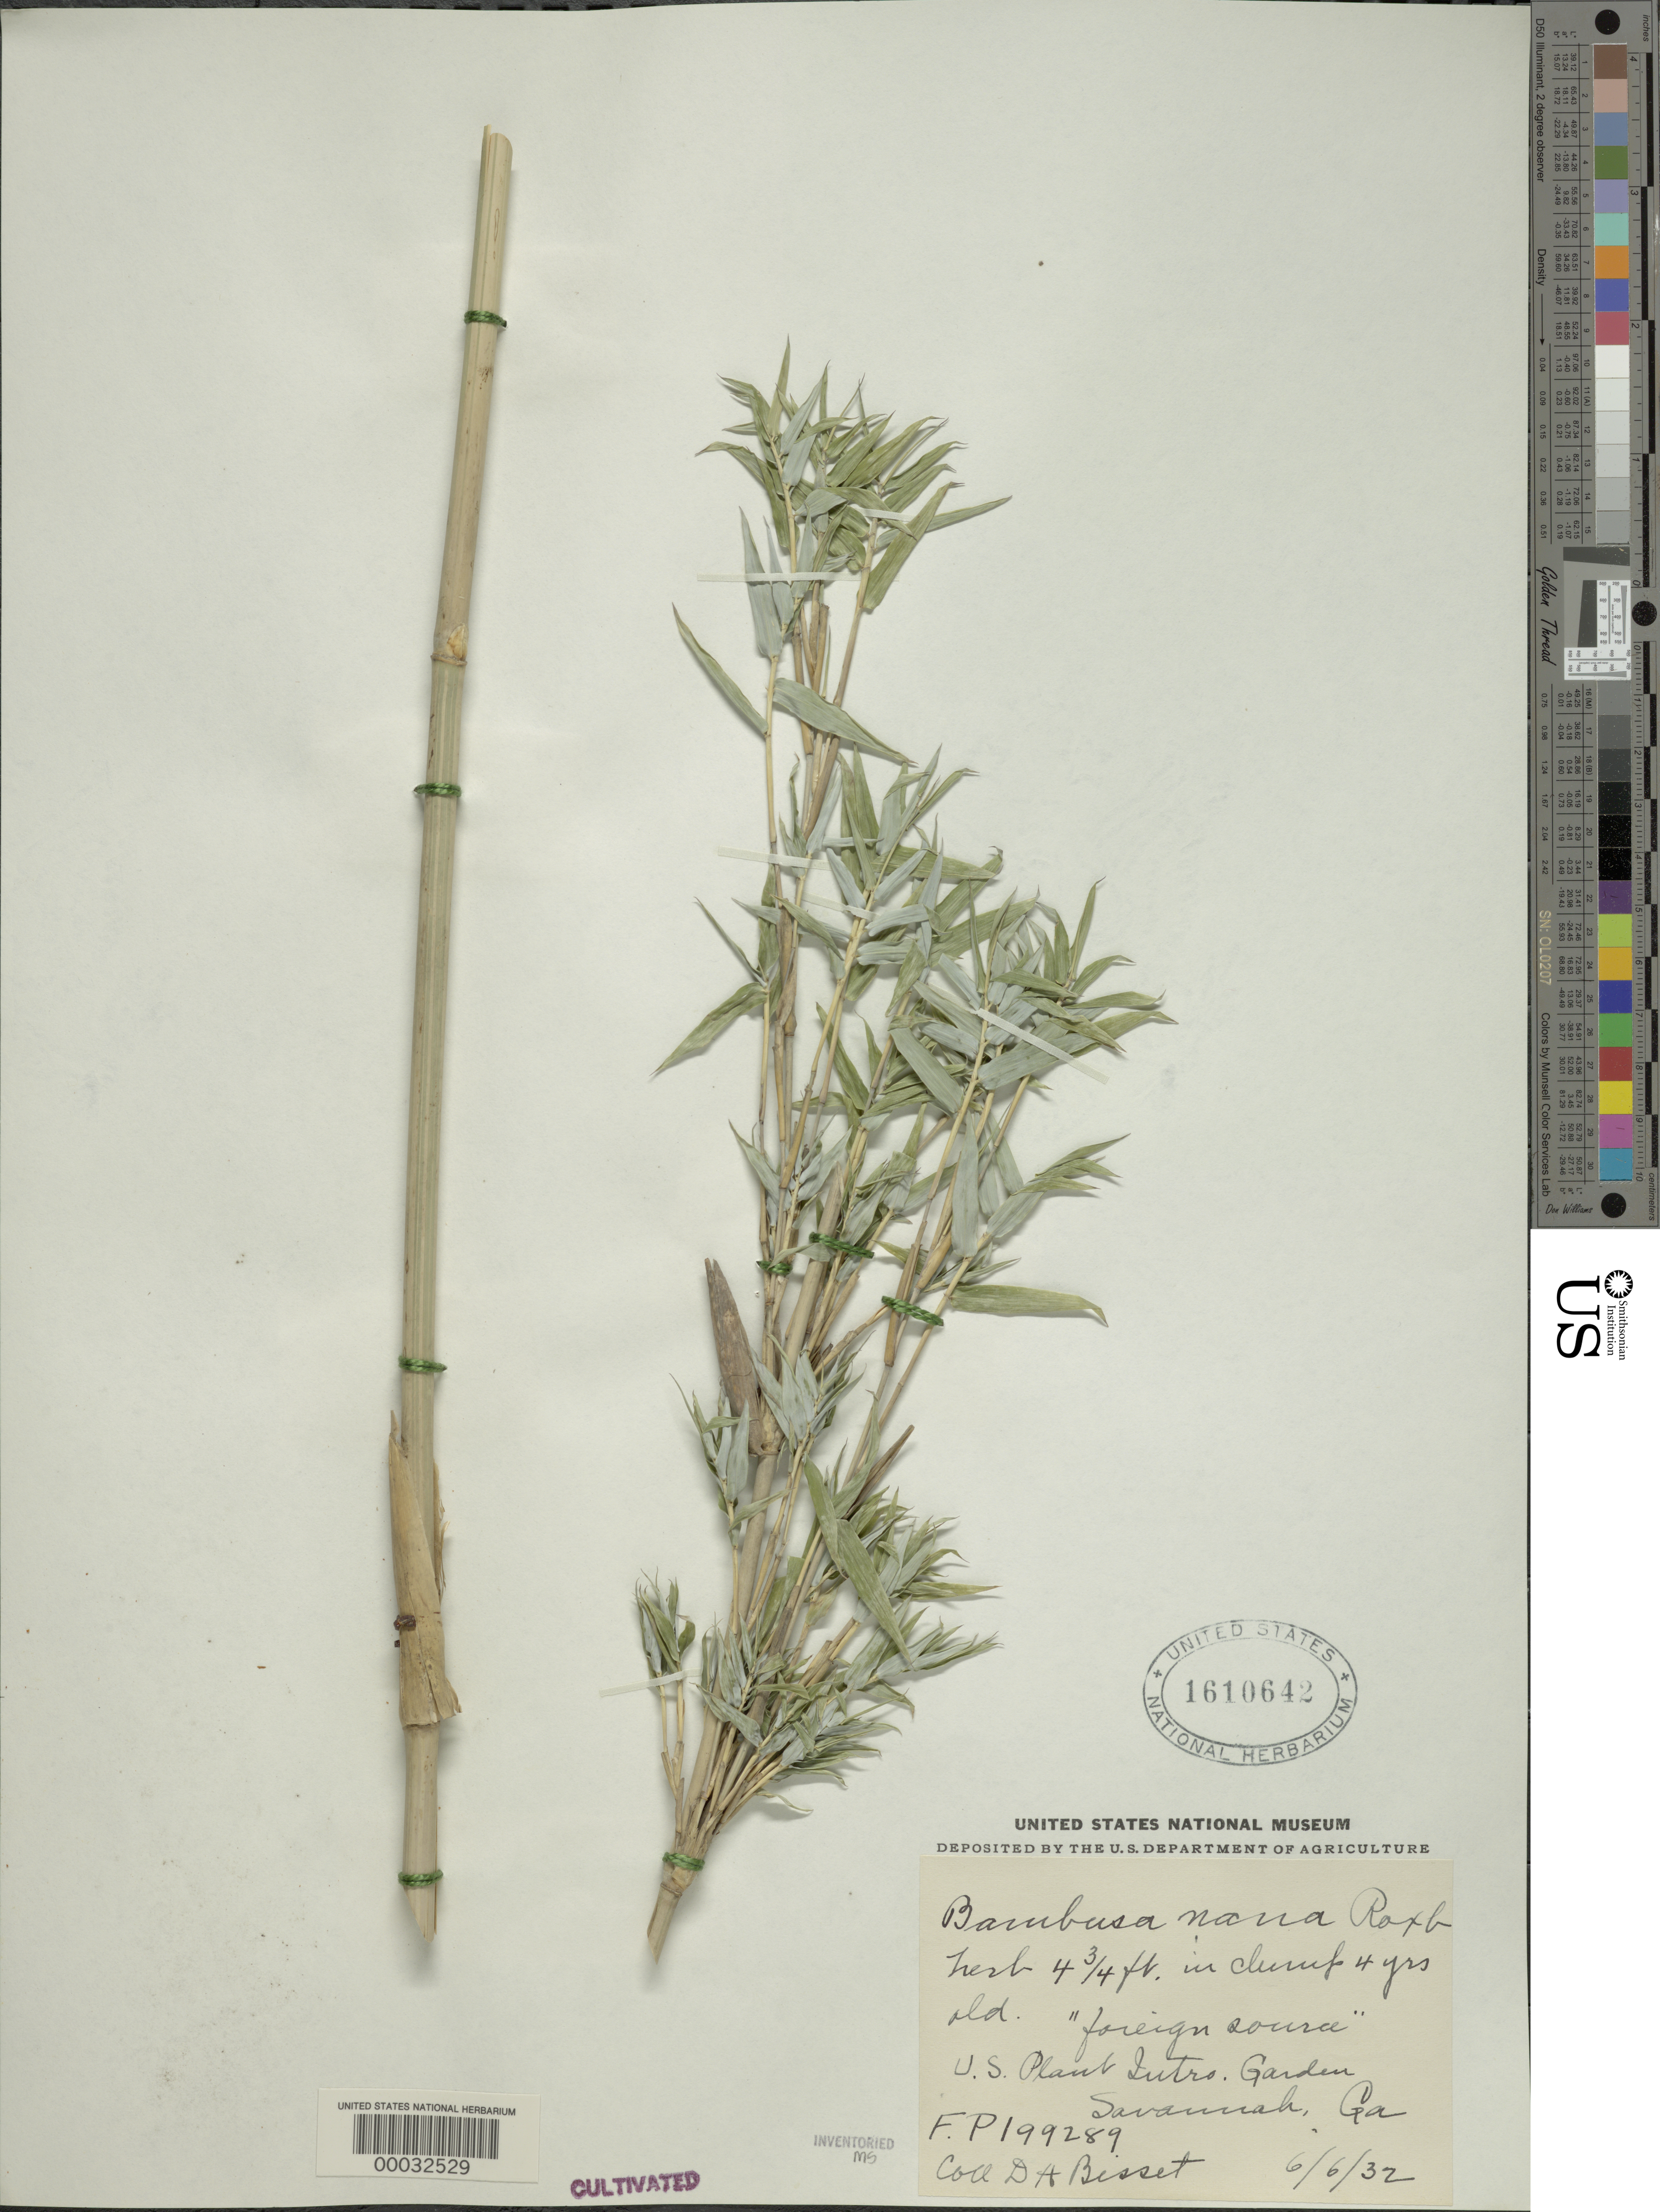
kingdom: Plantae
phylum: Tracheophyta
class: Liliopsida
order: Poales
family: Poaceae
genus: Bambusa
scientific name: Bambusa multiplex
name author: (Lour.) Raeusch. ex Schult. & Schult. f.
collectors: D. Bisset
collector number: Fpi 99289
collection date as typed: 06 Jun 1932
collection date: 1932-06-06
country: United States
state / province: Georgia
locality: U.s.d.a. plant introduction garden-savannah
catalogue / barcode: US 1610642